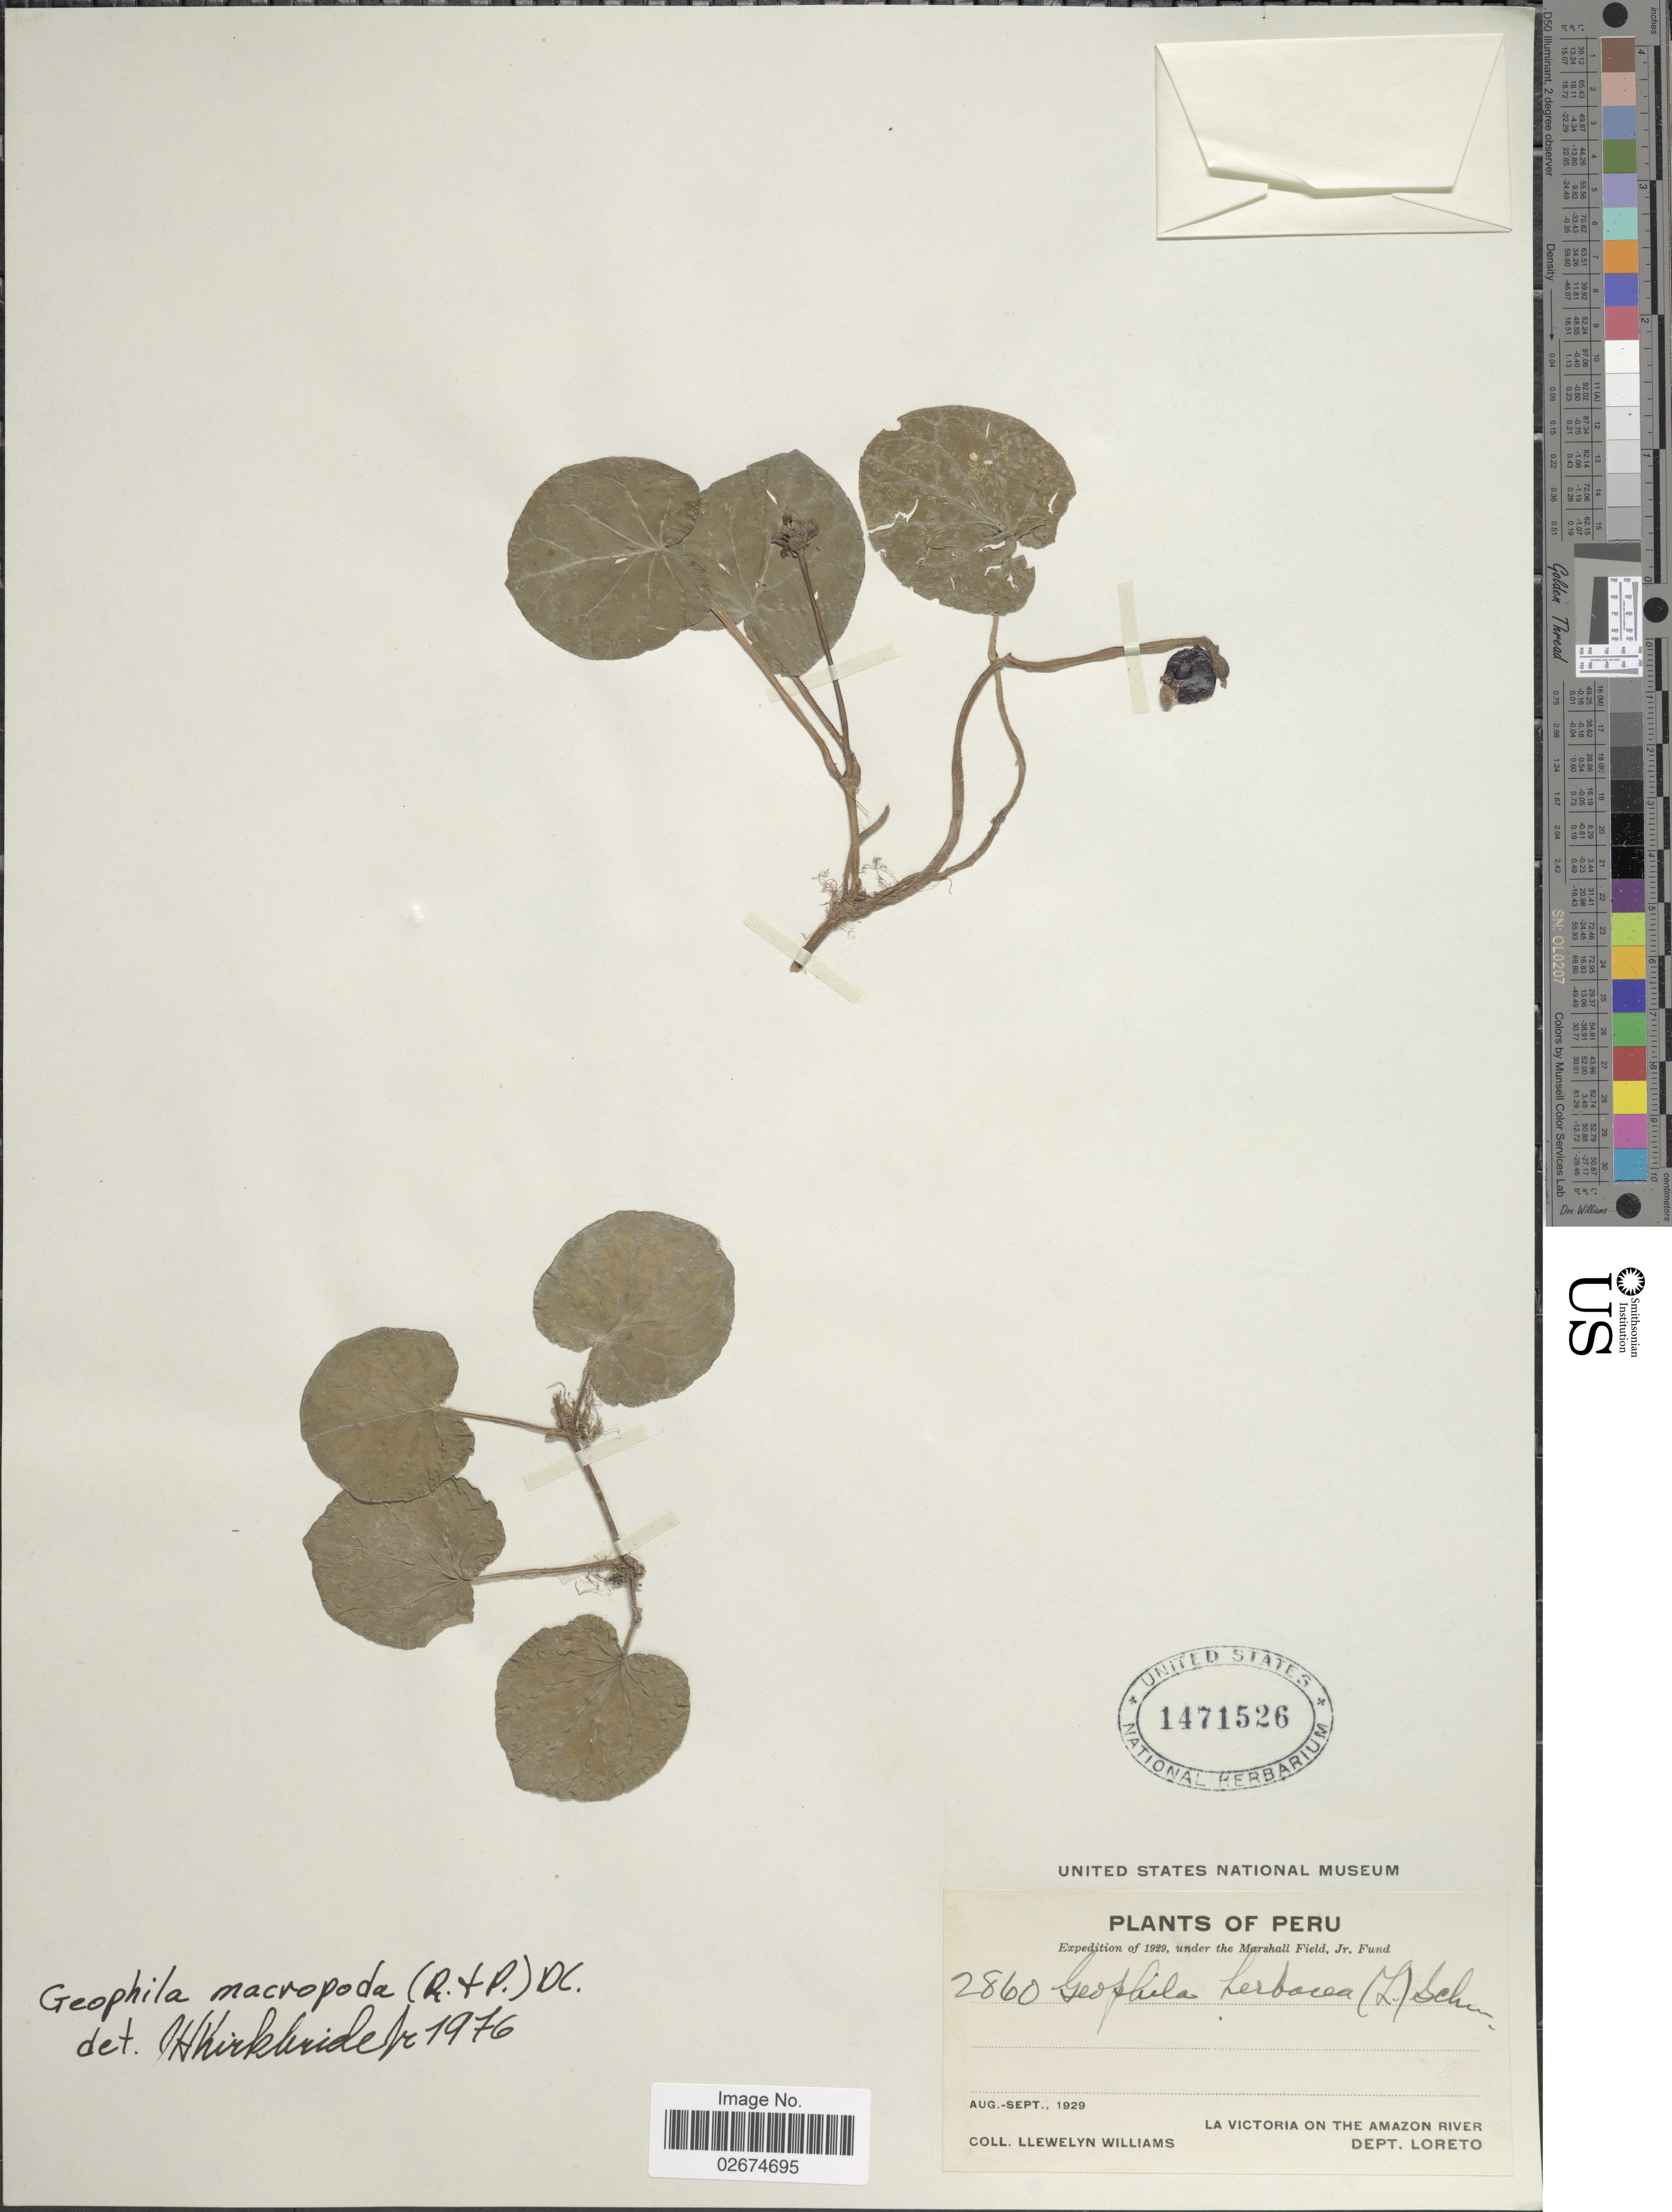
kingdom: Plantae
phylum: Tracheophyta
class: Magnoliopsida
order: Gentianales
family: Rubiaceae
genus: Geophila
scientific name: Geophila macropoda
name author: (Ruiz & Pav.) DC.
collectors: Ll. Williams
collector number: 2860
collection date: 1929-08/1929-09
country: Peru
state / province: Loreto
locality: La Victoria on the Amazon River, Dept. Loreto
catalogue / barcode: US 1471526